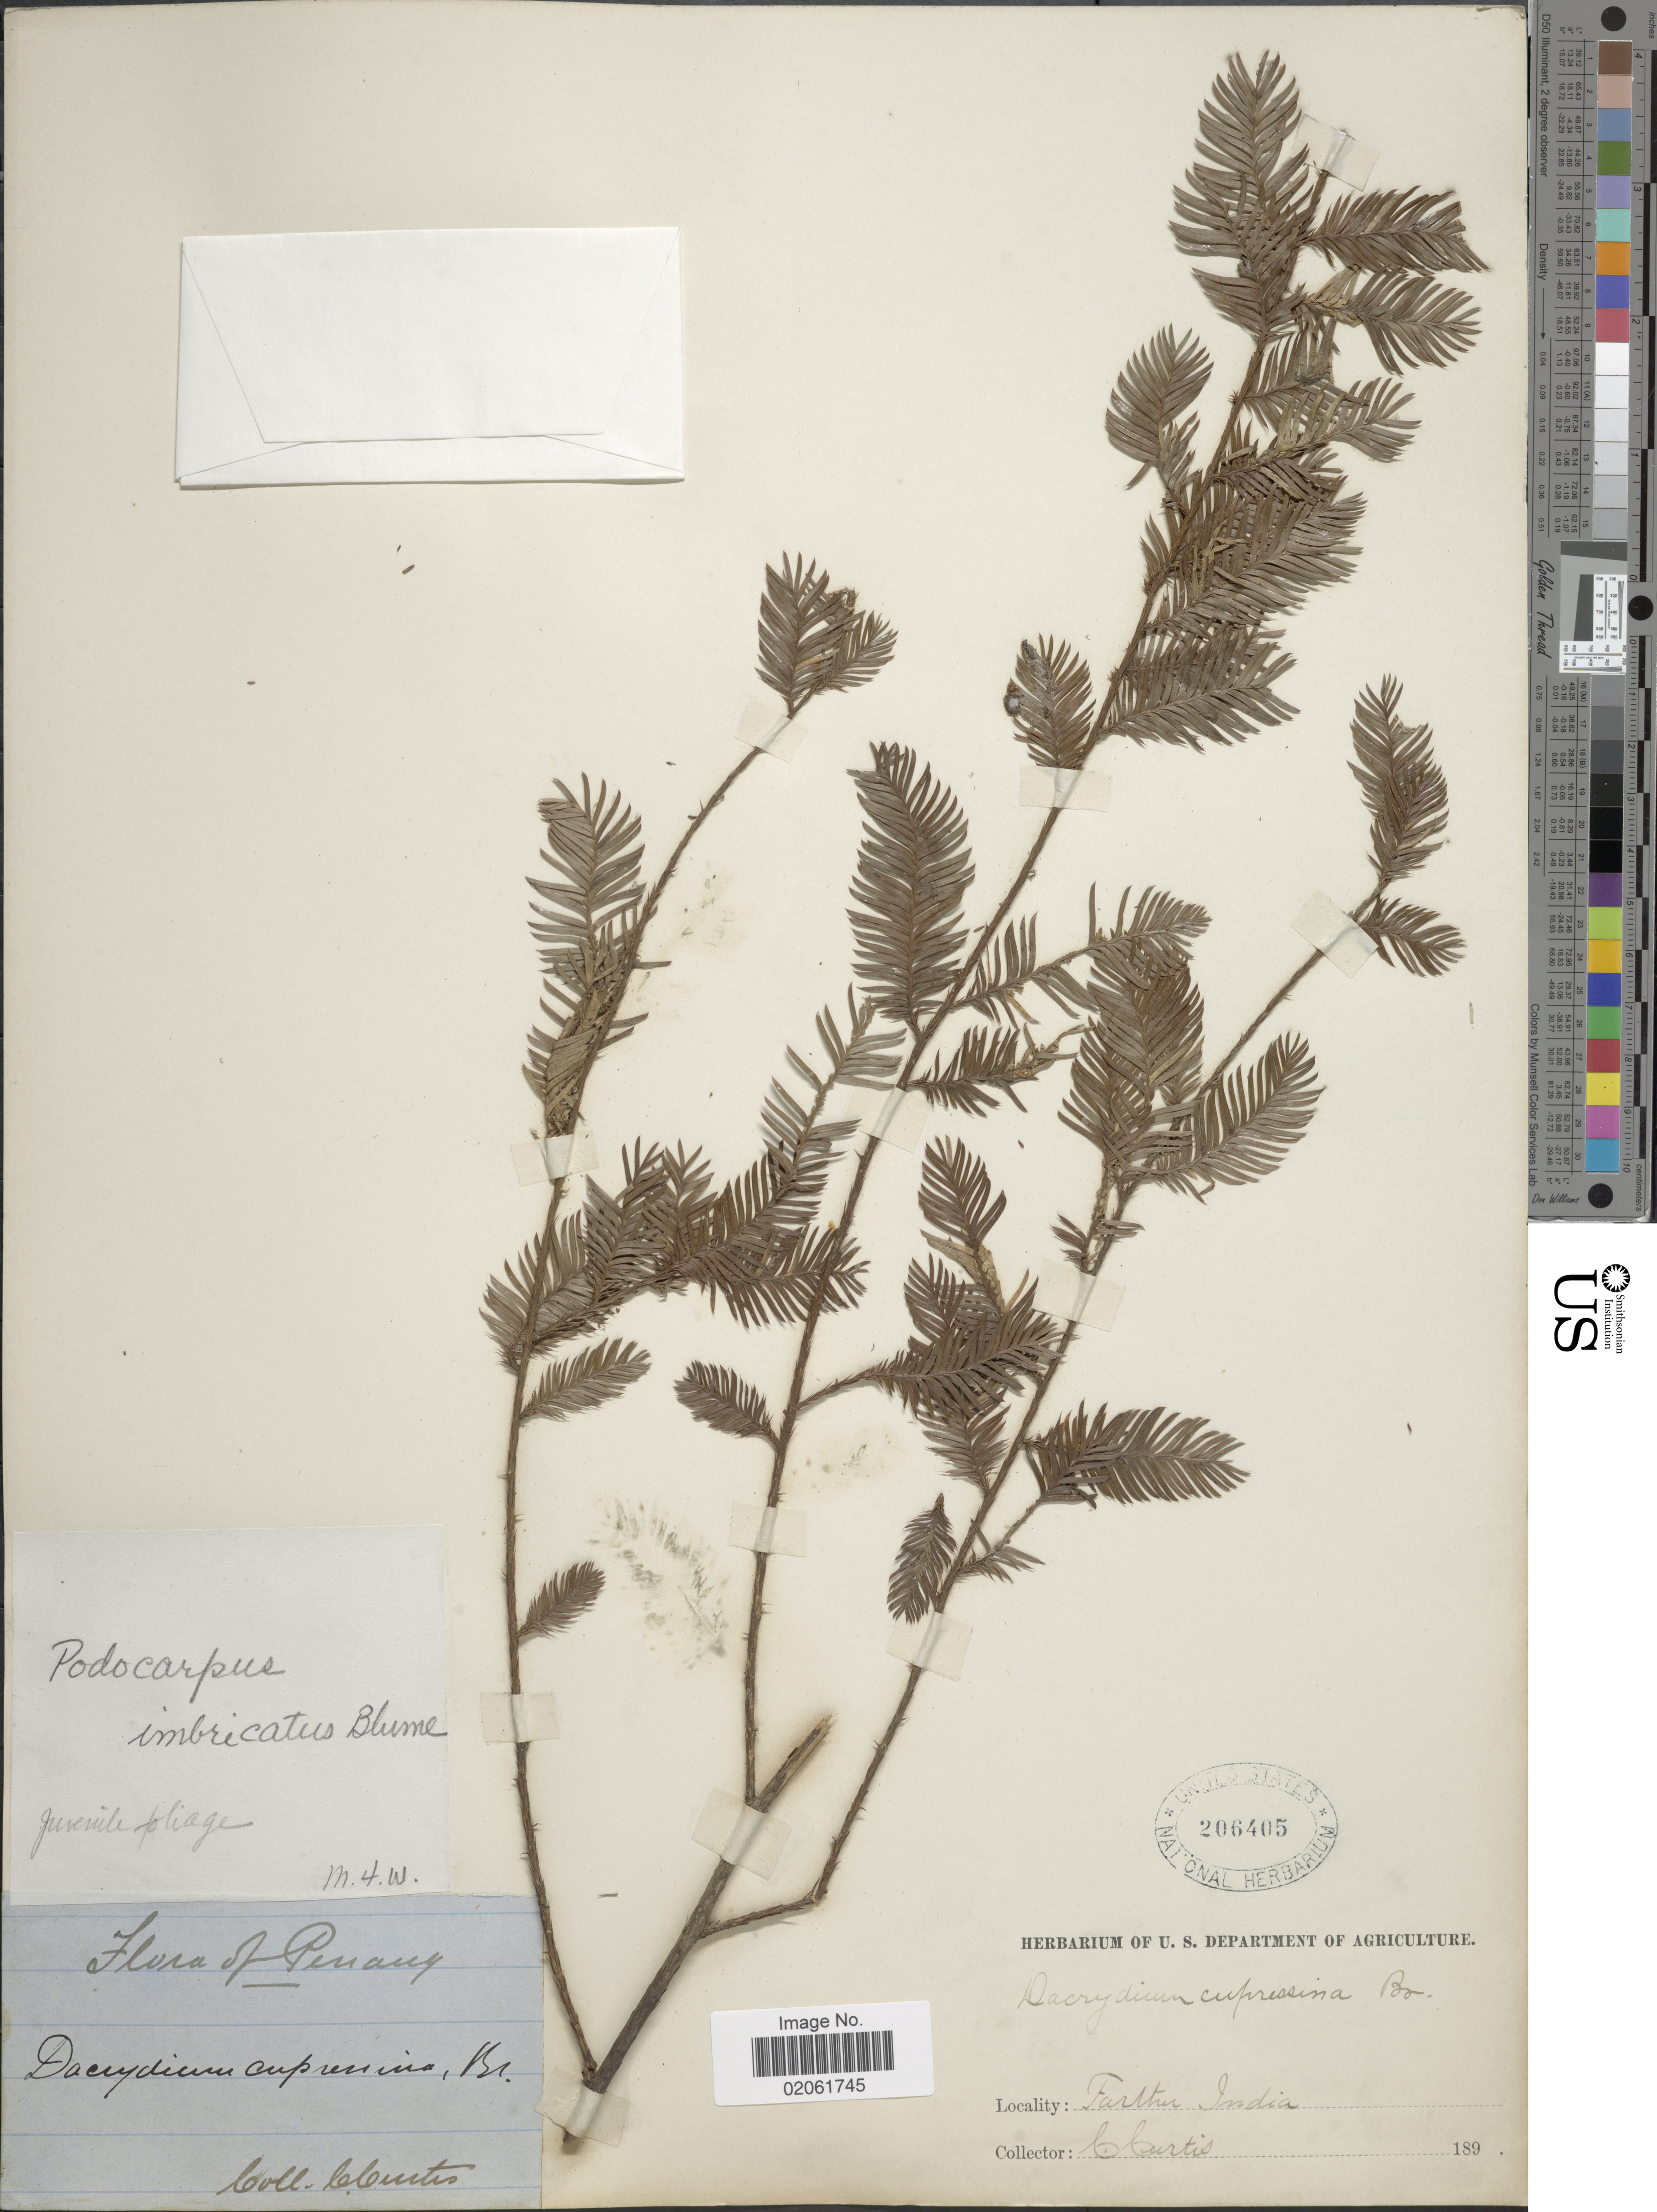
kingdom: Plantae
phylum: Tracheophyta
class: Pinopsida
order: Pinales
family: Podocarpaceae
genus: Podocarpus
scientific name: Podocarpus imbricatus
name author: Blume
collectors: C. Curtis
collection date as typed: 189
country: Malaysia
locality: Penang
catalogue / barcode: US 206405